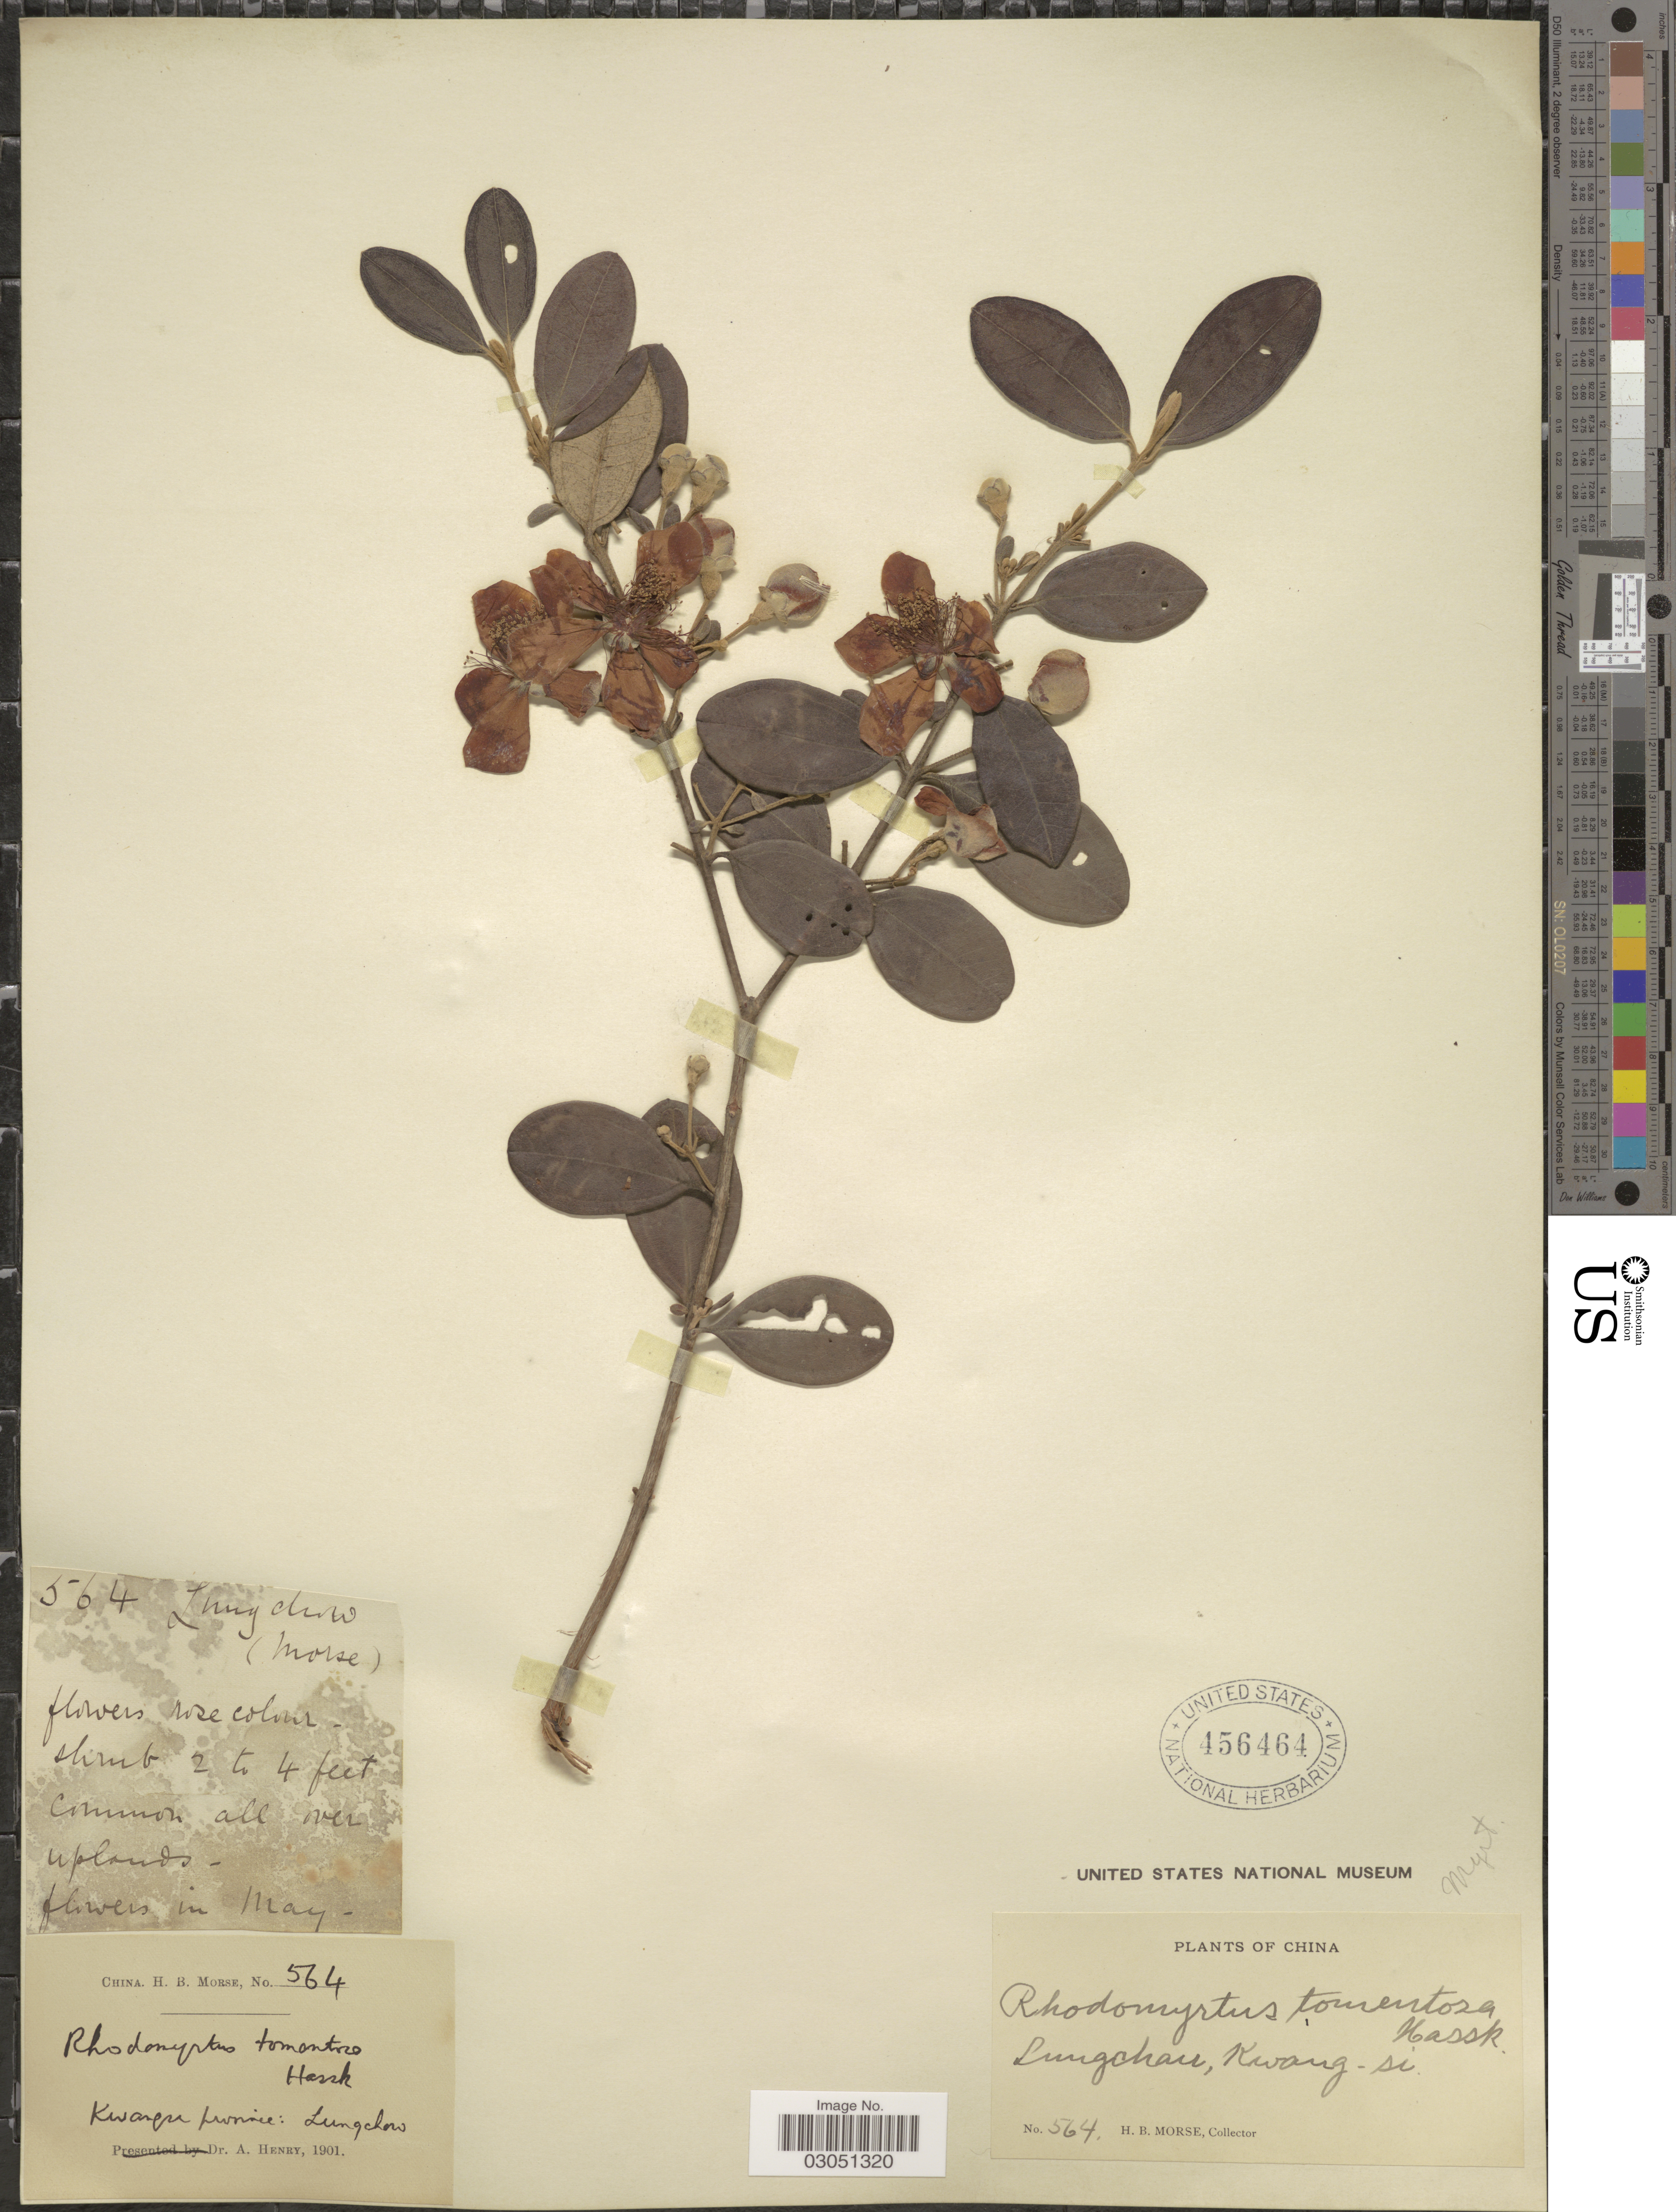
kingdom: Plantae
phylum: Tracheophyta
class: Magnoliopsida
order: Myrtales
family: Myrtaceae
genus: Rhodomyrtus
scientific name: Rhodomyrtus tomentosa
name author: (Aiton) Hassk.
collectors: H. Morse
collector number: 564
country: China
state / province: Guangxi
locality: Lungchan, Kwang-si. Kwangu Province: Lungchow.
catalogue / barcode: US 456464